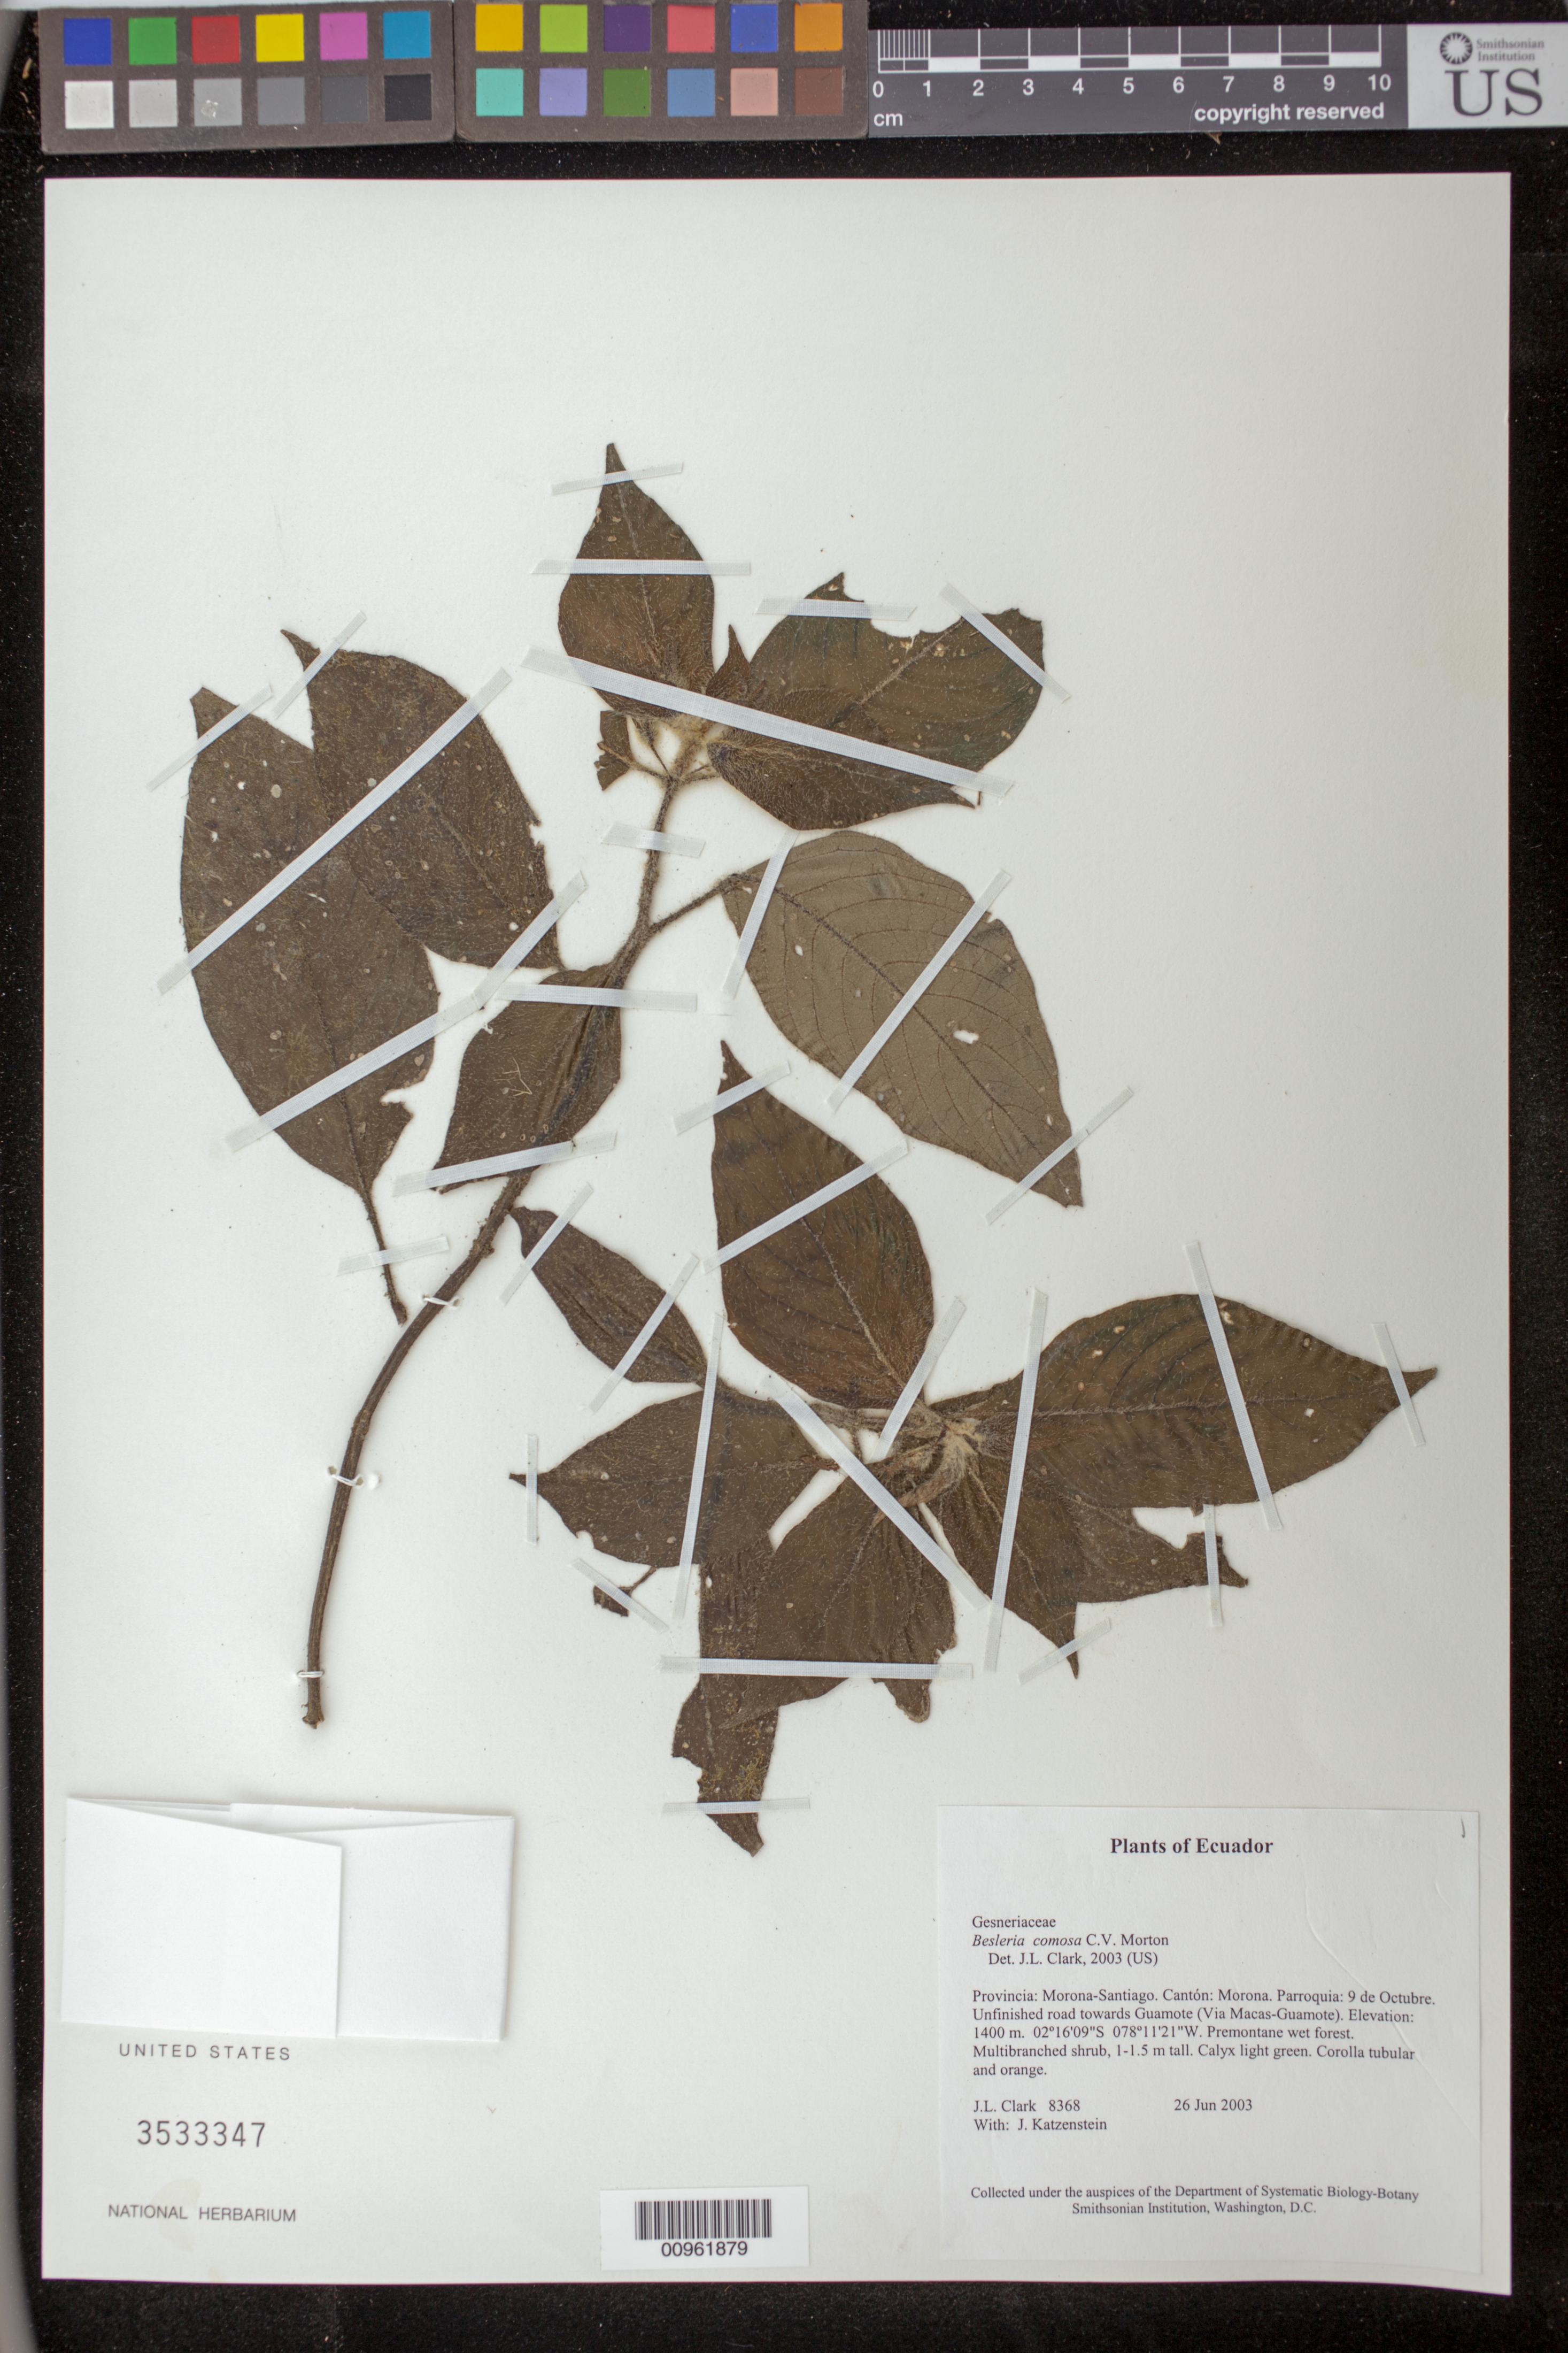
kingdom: Plantae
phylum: Tracheophyta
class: Magnoliopsida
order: Lamiales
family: Gesneriaceae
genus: Besleria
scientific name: Besleria comosa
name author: C.V. Morton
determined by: Clark, J. L., (SEL), The Marie Selby Botanical Garden (UNITED STATES)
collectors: J. L. Clark & J. Katzenstein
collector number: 8368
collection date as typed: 26 Jun 2003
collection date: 2003-06-26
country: Ecuador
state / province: Morona-Santiago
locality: Morona. Parroquia: 9 de Octubre. Unfinished road towards Guamote (Via Macas-Guamote).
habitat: Premontane wet forest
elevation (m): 1400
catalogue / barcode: US 3533347